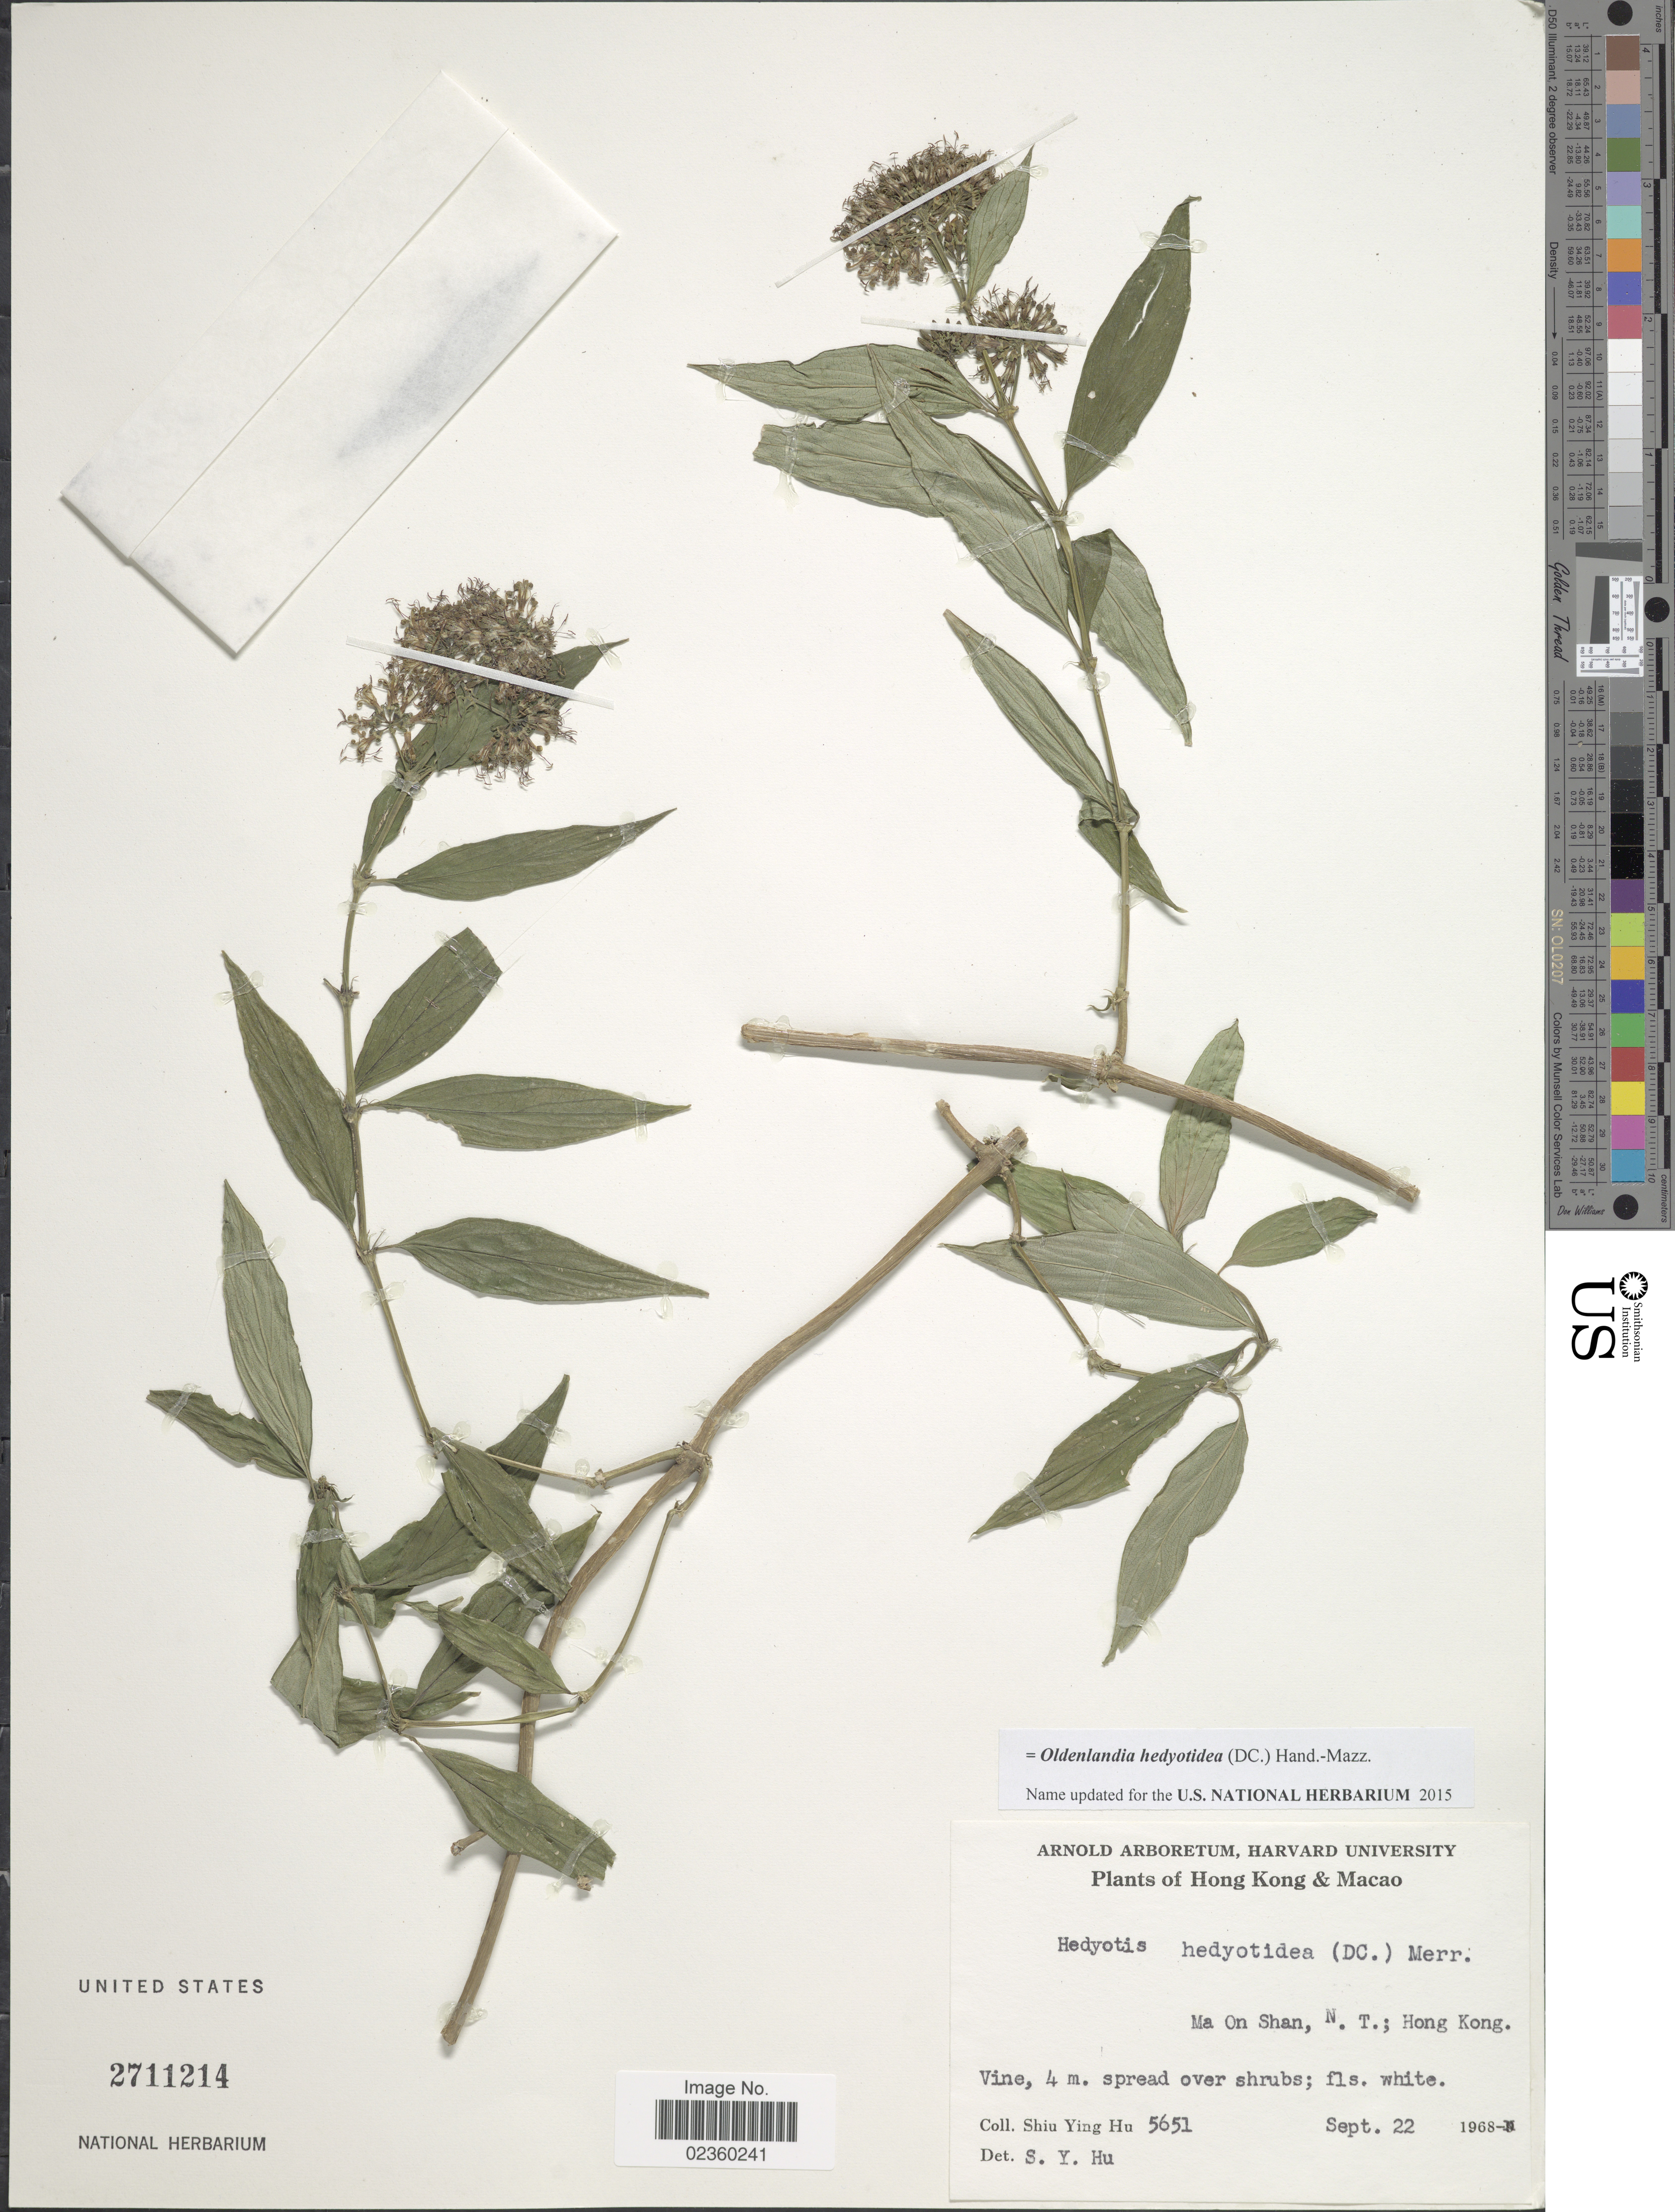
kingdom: Plantae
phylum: Tracheophyta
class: Magnoliopsida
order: Gentianales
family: Rubiaceae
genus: Dimetia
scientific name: Dimetia hedyotidea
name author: (DC.) T.C. Hsu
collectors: S. Y. Hu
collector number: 5651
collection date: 1968-09-22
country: China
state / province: Hong Kong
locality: Ma On Shan, N.T.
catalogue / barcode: US 2711214